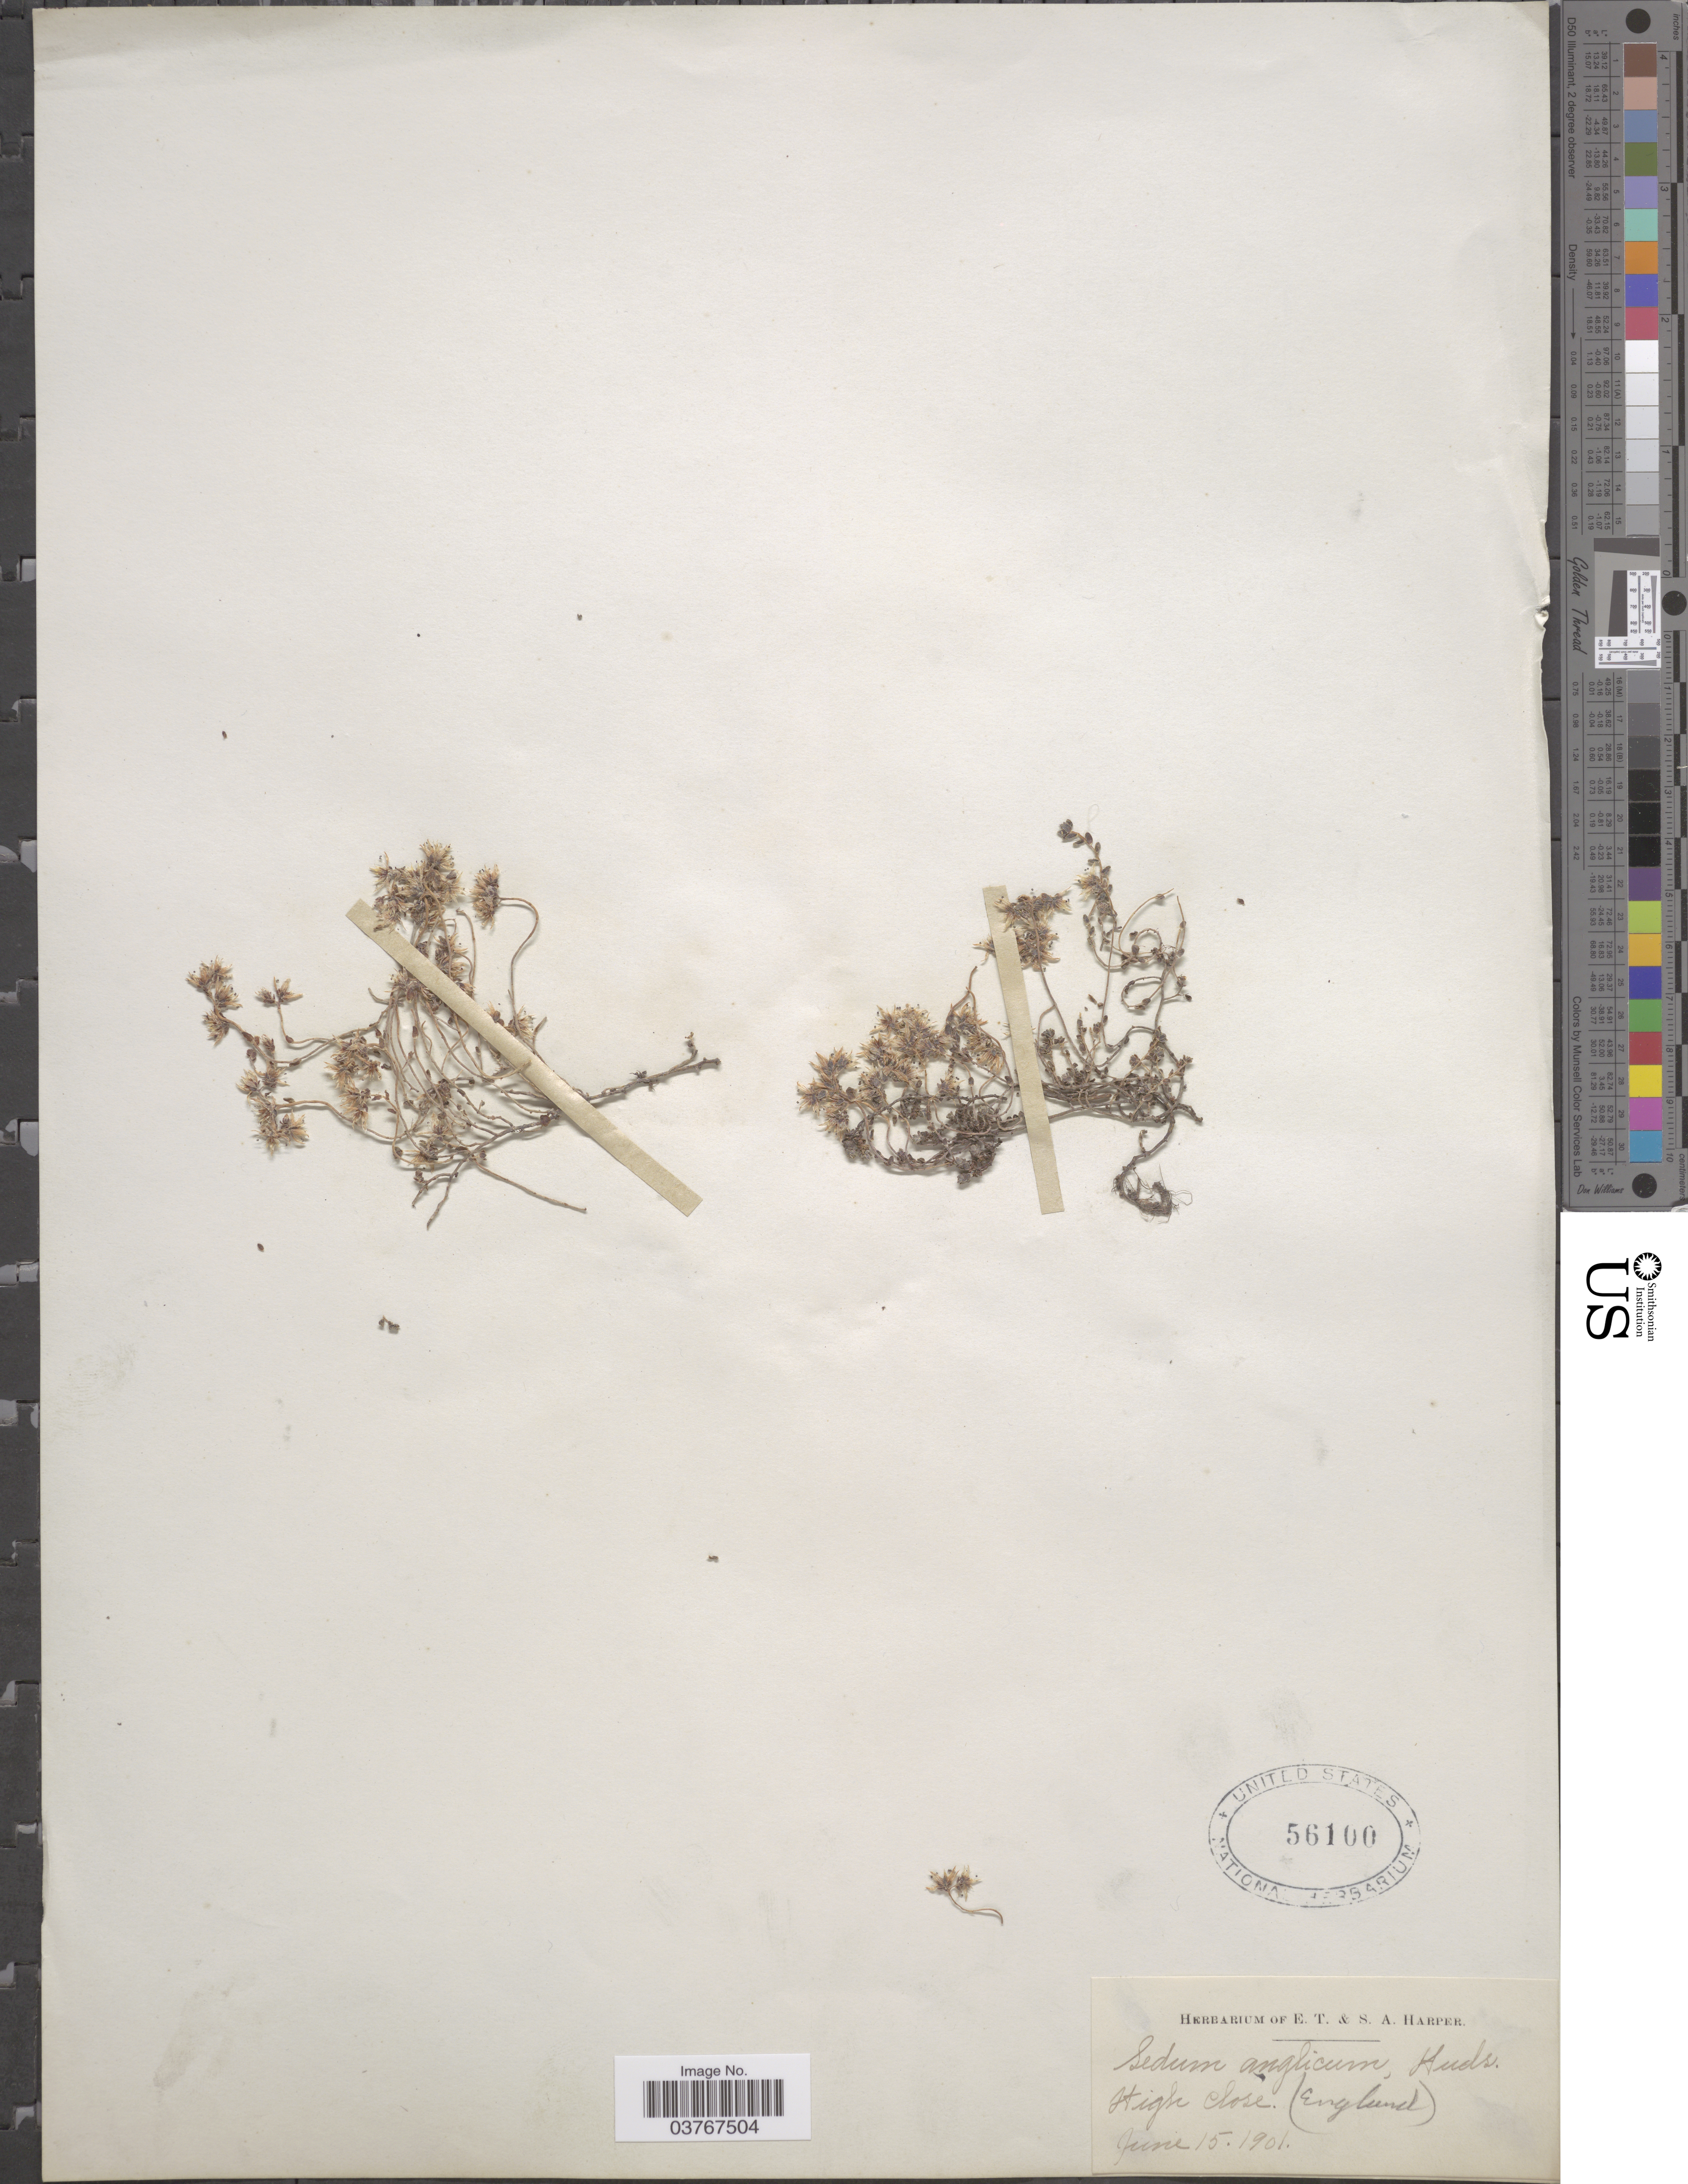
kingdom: Plantae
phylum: Tracheophyta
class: Magnoliopsida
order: Saxifragales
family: Crassulaceae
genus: Sedum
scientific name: Sedum anglicum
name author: Huds.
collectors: ex herb. E. T. & S. A. Harper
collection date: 1901-06-15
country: United Kingdom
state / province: England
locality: High Close.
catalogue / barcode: US 56100